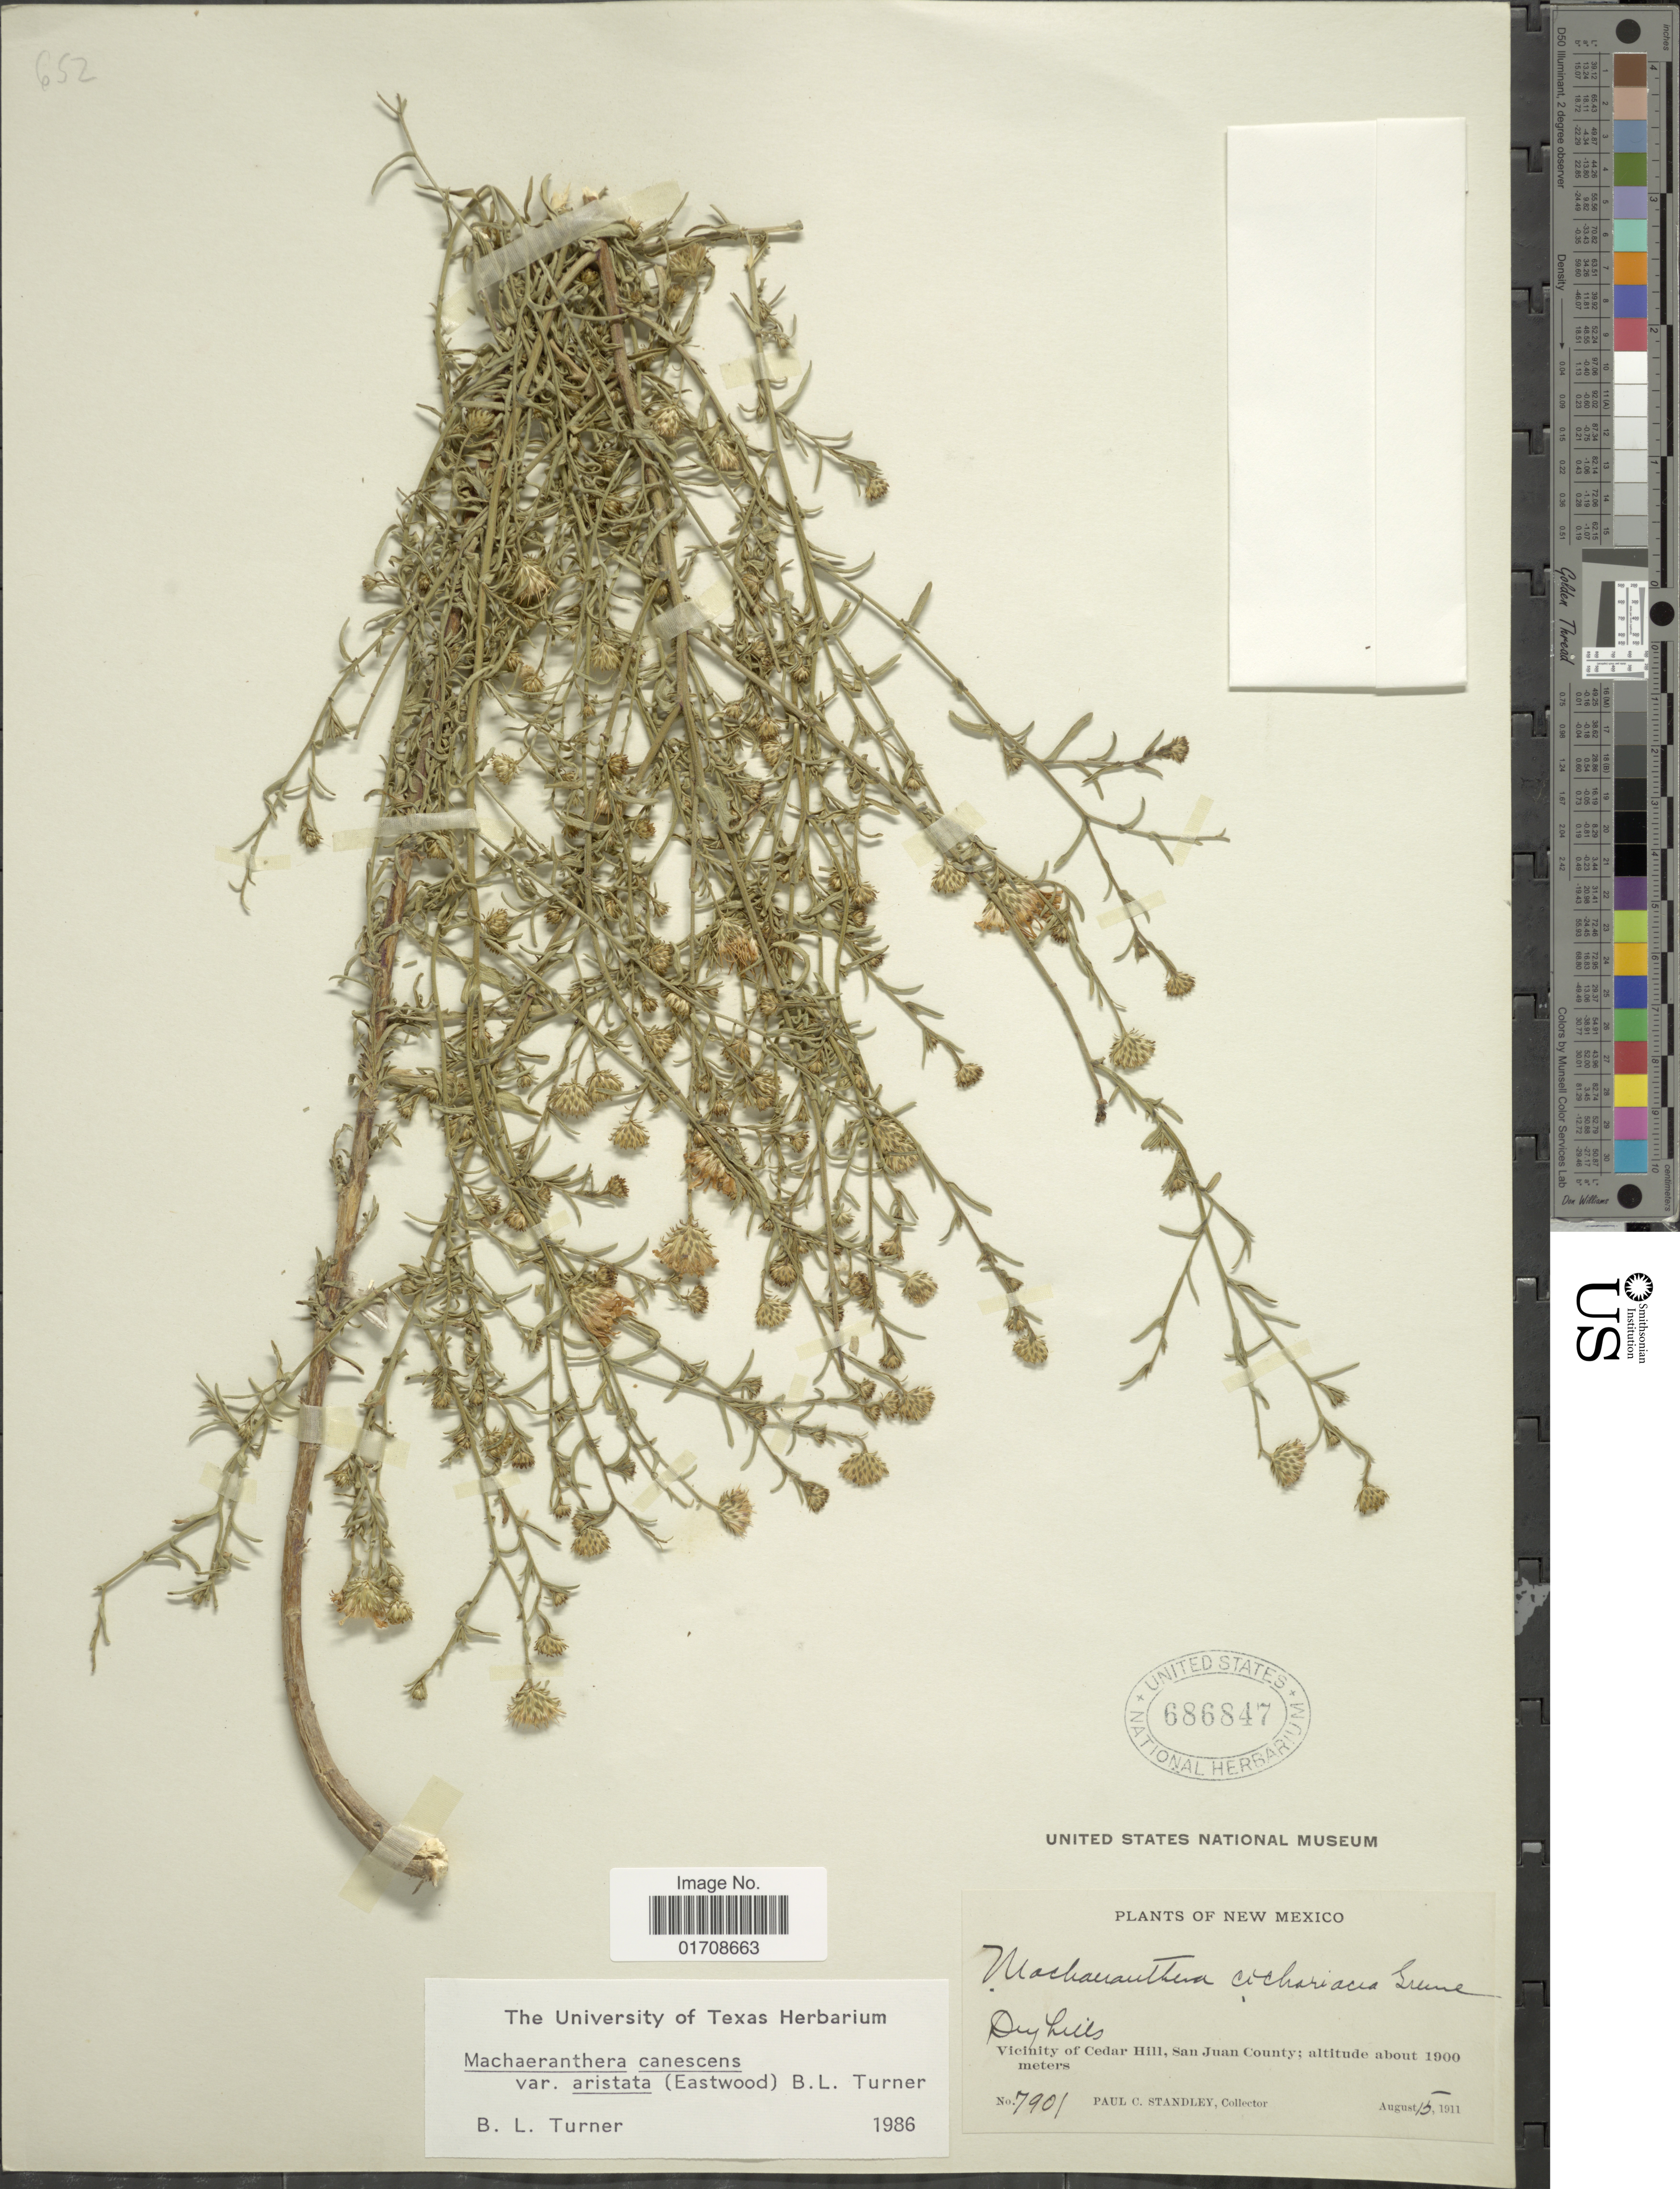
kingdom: Plantae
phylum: Tracheophyta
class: Magnoliopsida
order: Asterales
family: Asteraceae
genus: Machaeranthera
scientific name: Machaeranthera canescens var. aristata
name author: (Eastw.) B.L. Turner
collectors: P. C. Standley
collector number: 7901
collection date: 1911-08-15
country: United States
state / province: New Mexico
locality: Vicinity of Cedar Hill, San Juan County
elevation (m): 1900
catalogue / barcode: US 686847